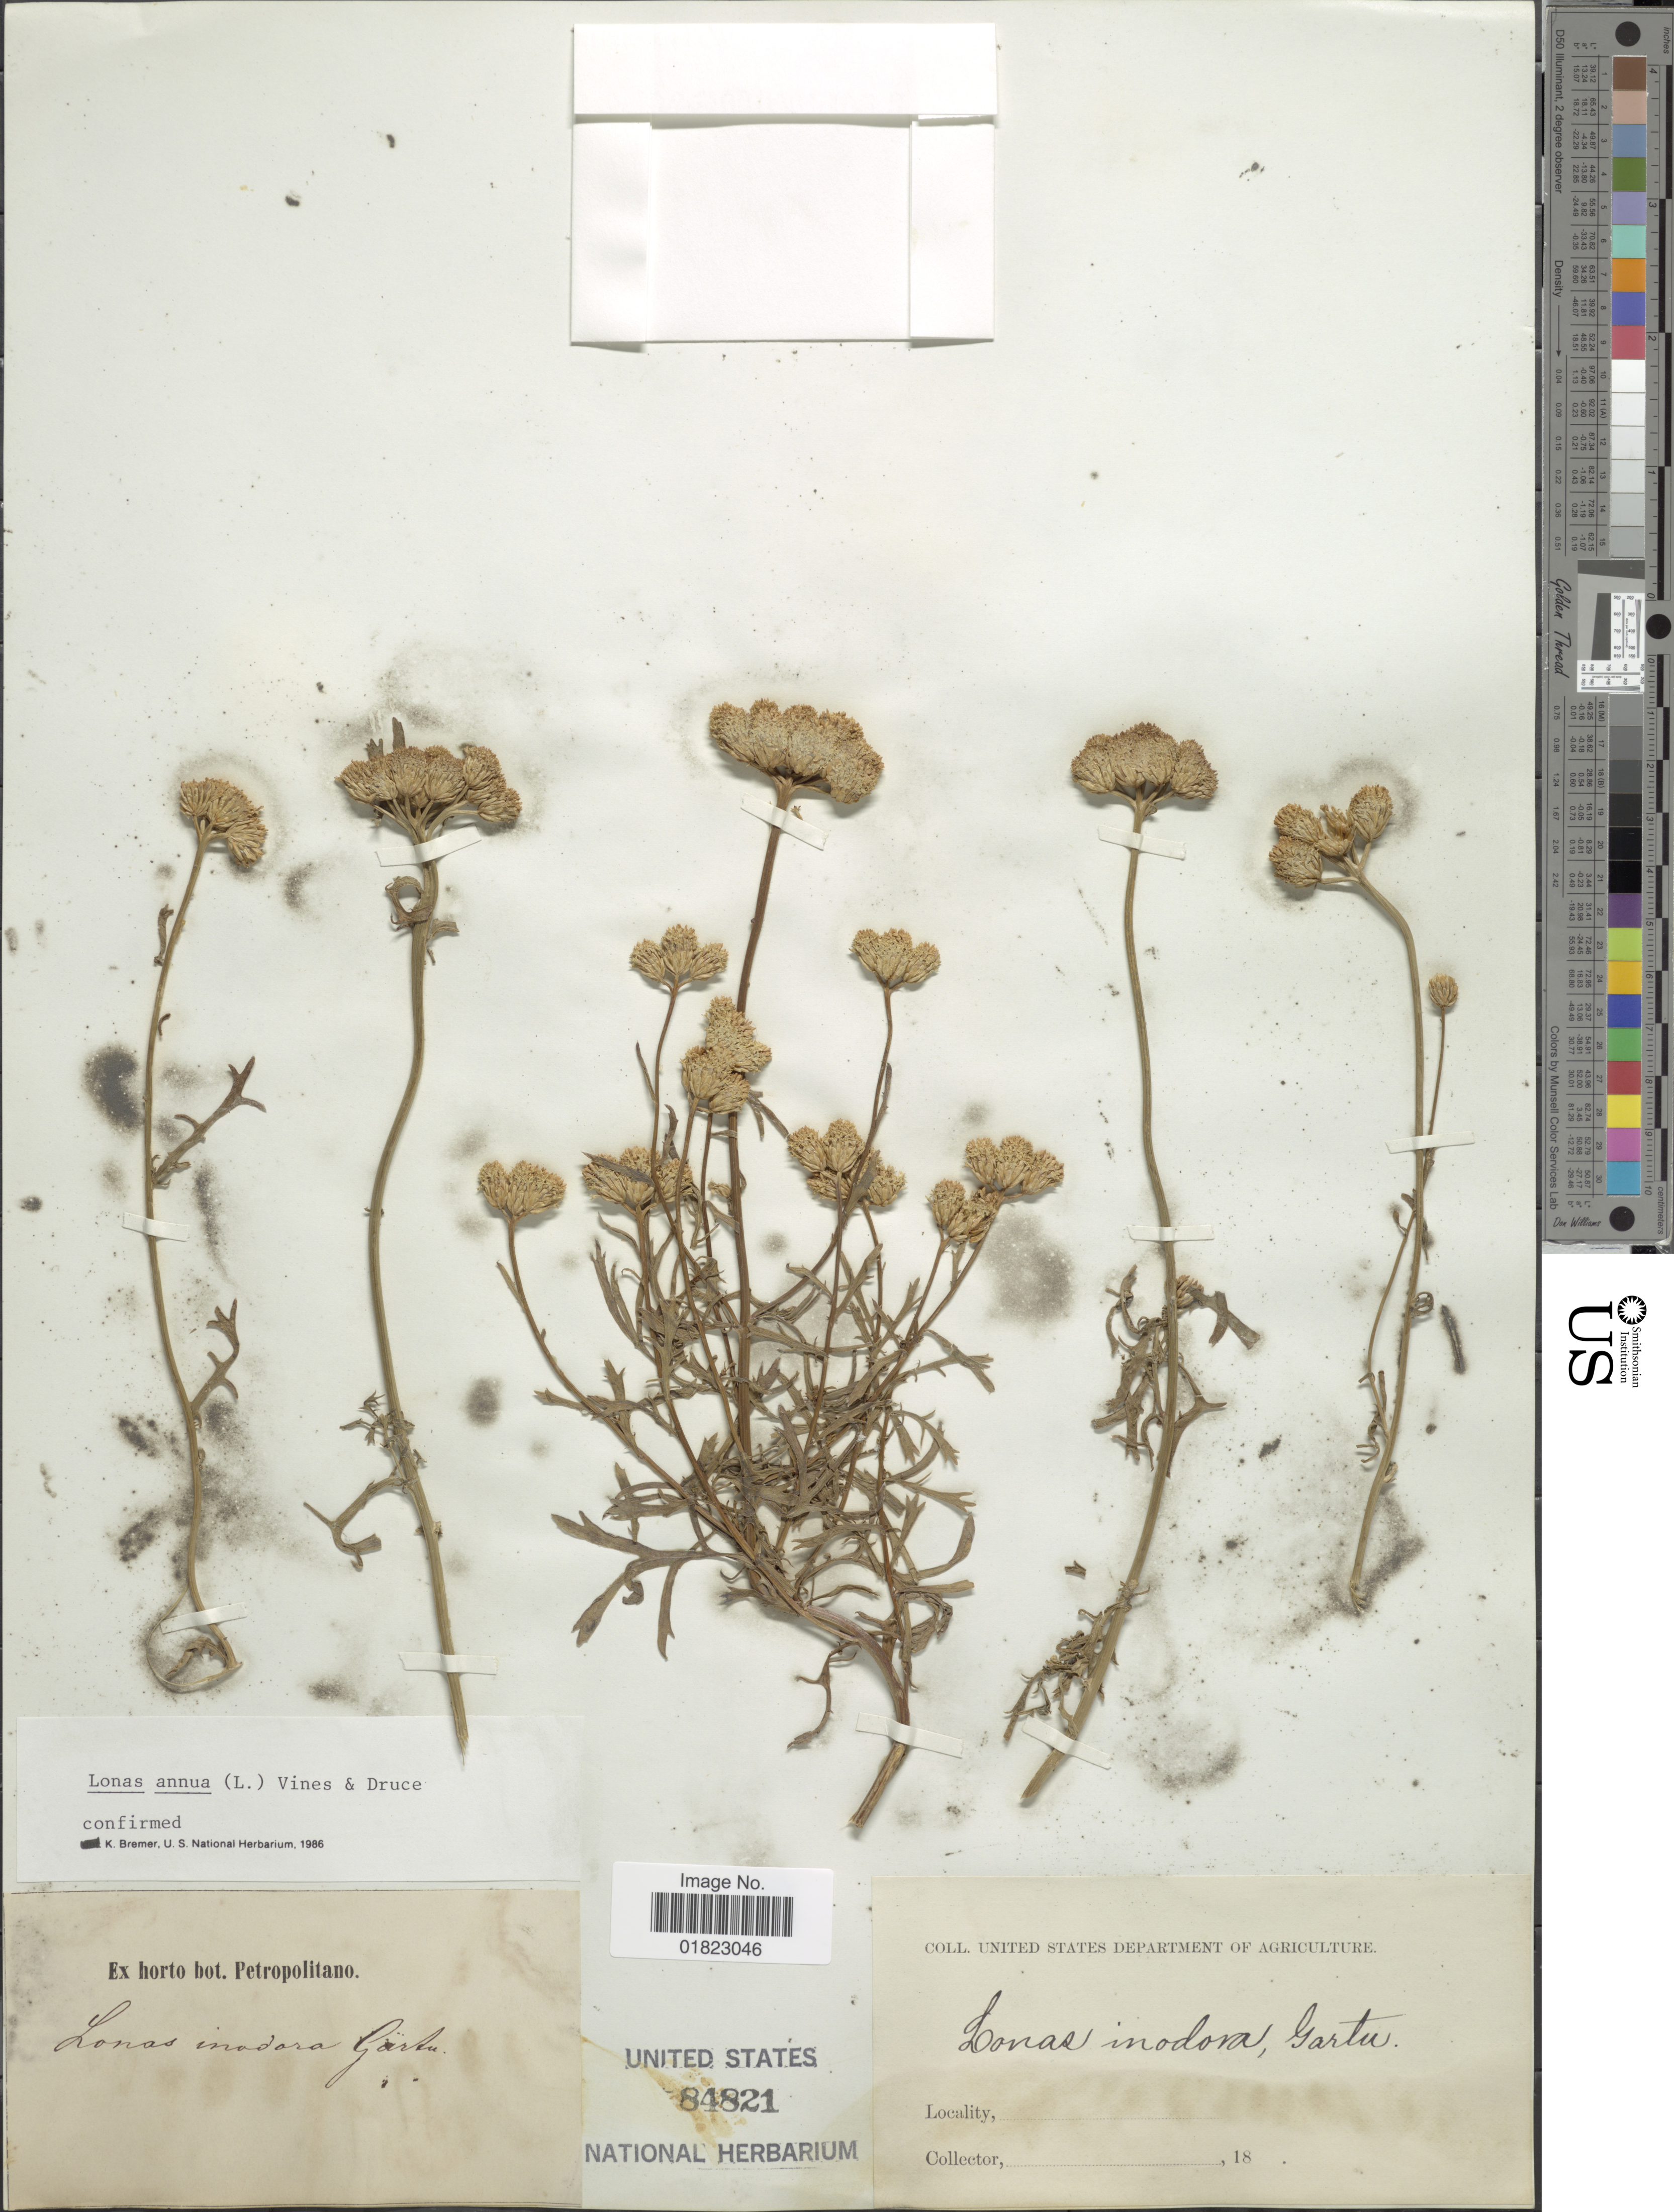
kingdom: Plantae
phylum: Tracheophyta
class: Magnoliopsida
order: Asterales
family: Asteraceae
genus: Lonas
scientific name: Lonas annua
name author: L.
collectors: ex Horto Bot. Petropolitano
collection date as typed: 18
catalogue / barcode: US 84821